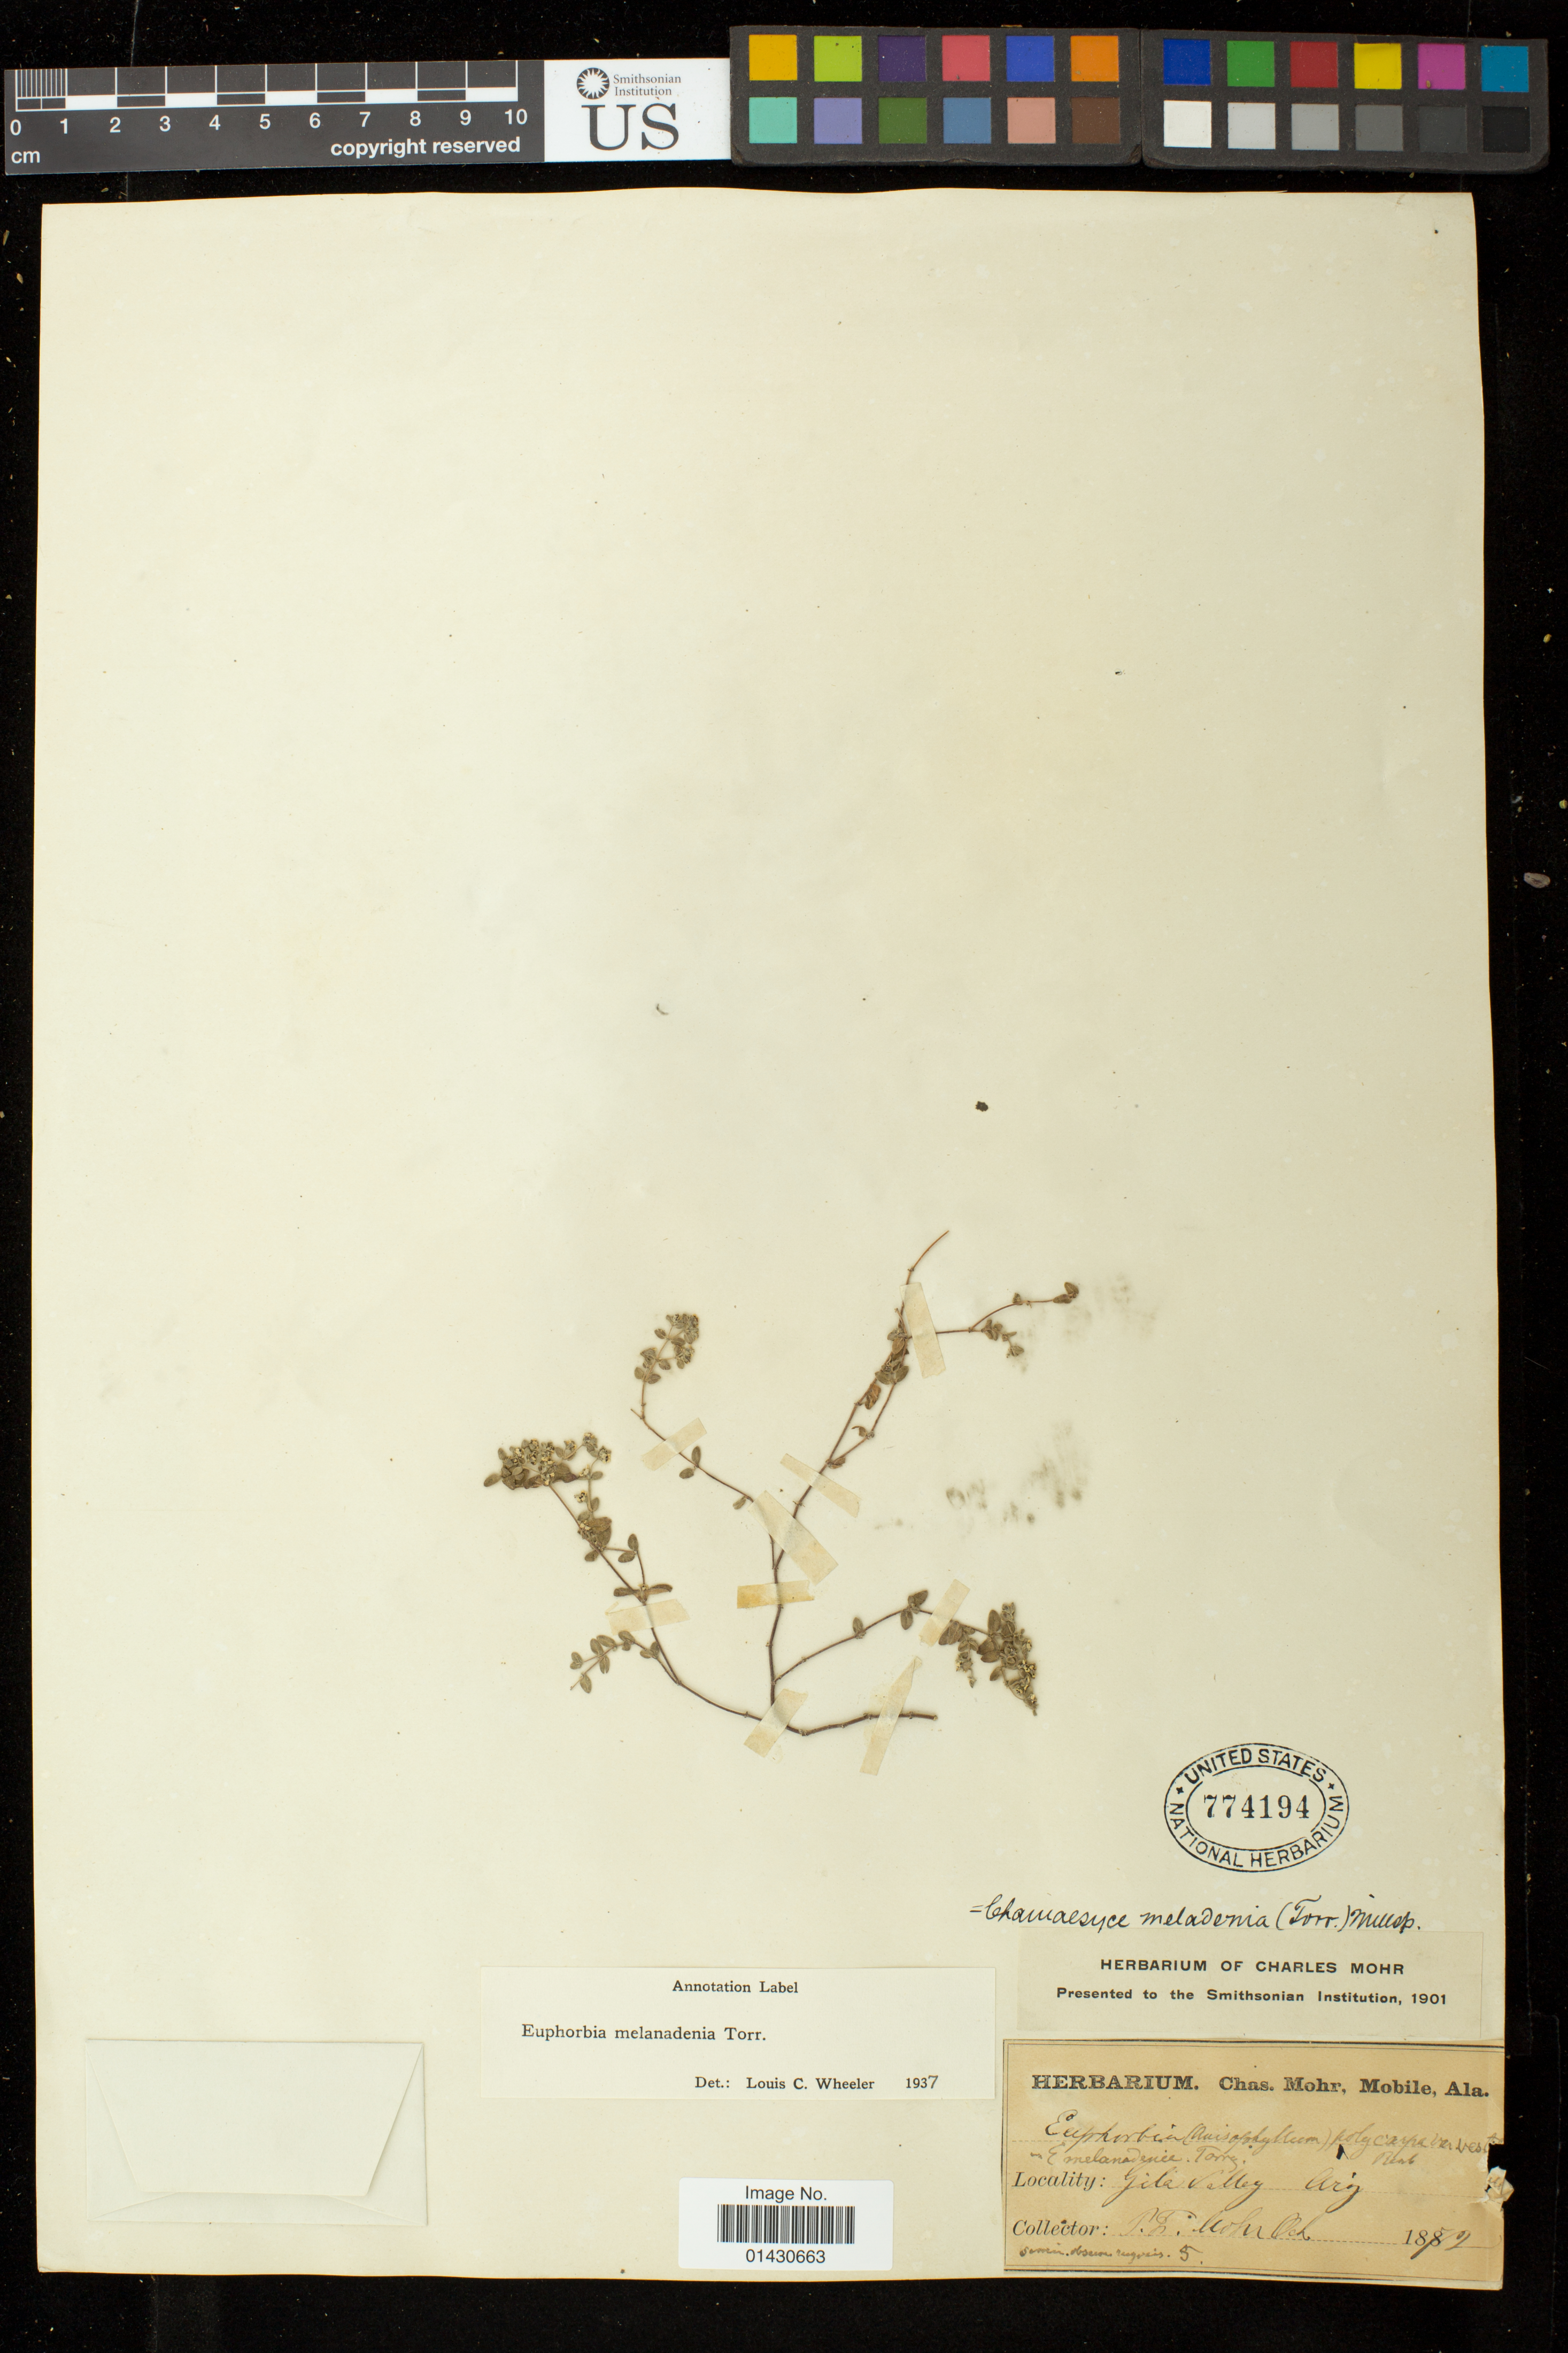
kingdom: Plantae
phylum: Tracheophyta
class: Magnoliopsida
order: Malpighiales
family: Euphorbiaceae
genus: Euphorbia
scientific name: Euphorbia melanadenia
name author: Torr.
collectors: P. F. Mohr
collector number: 5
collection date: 1872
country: United States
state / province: Arizona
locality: Gila Valley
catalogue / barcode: US 774194